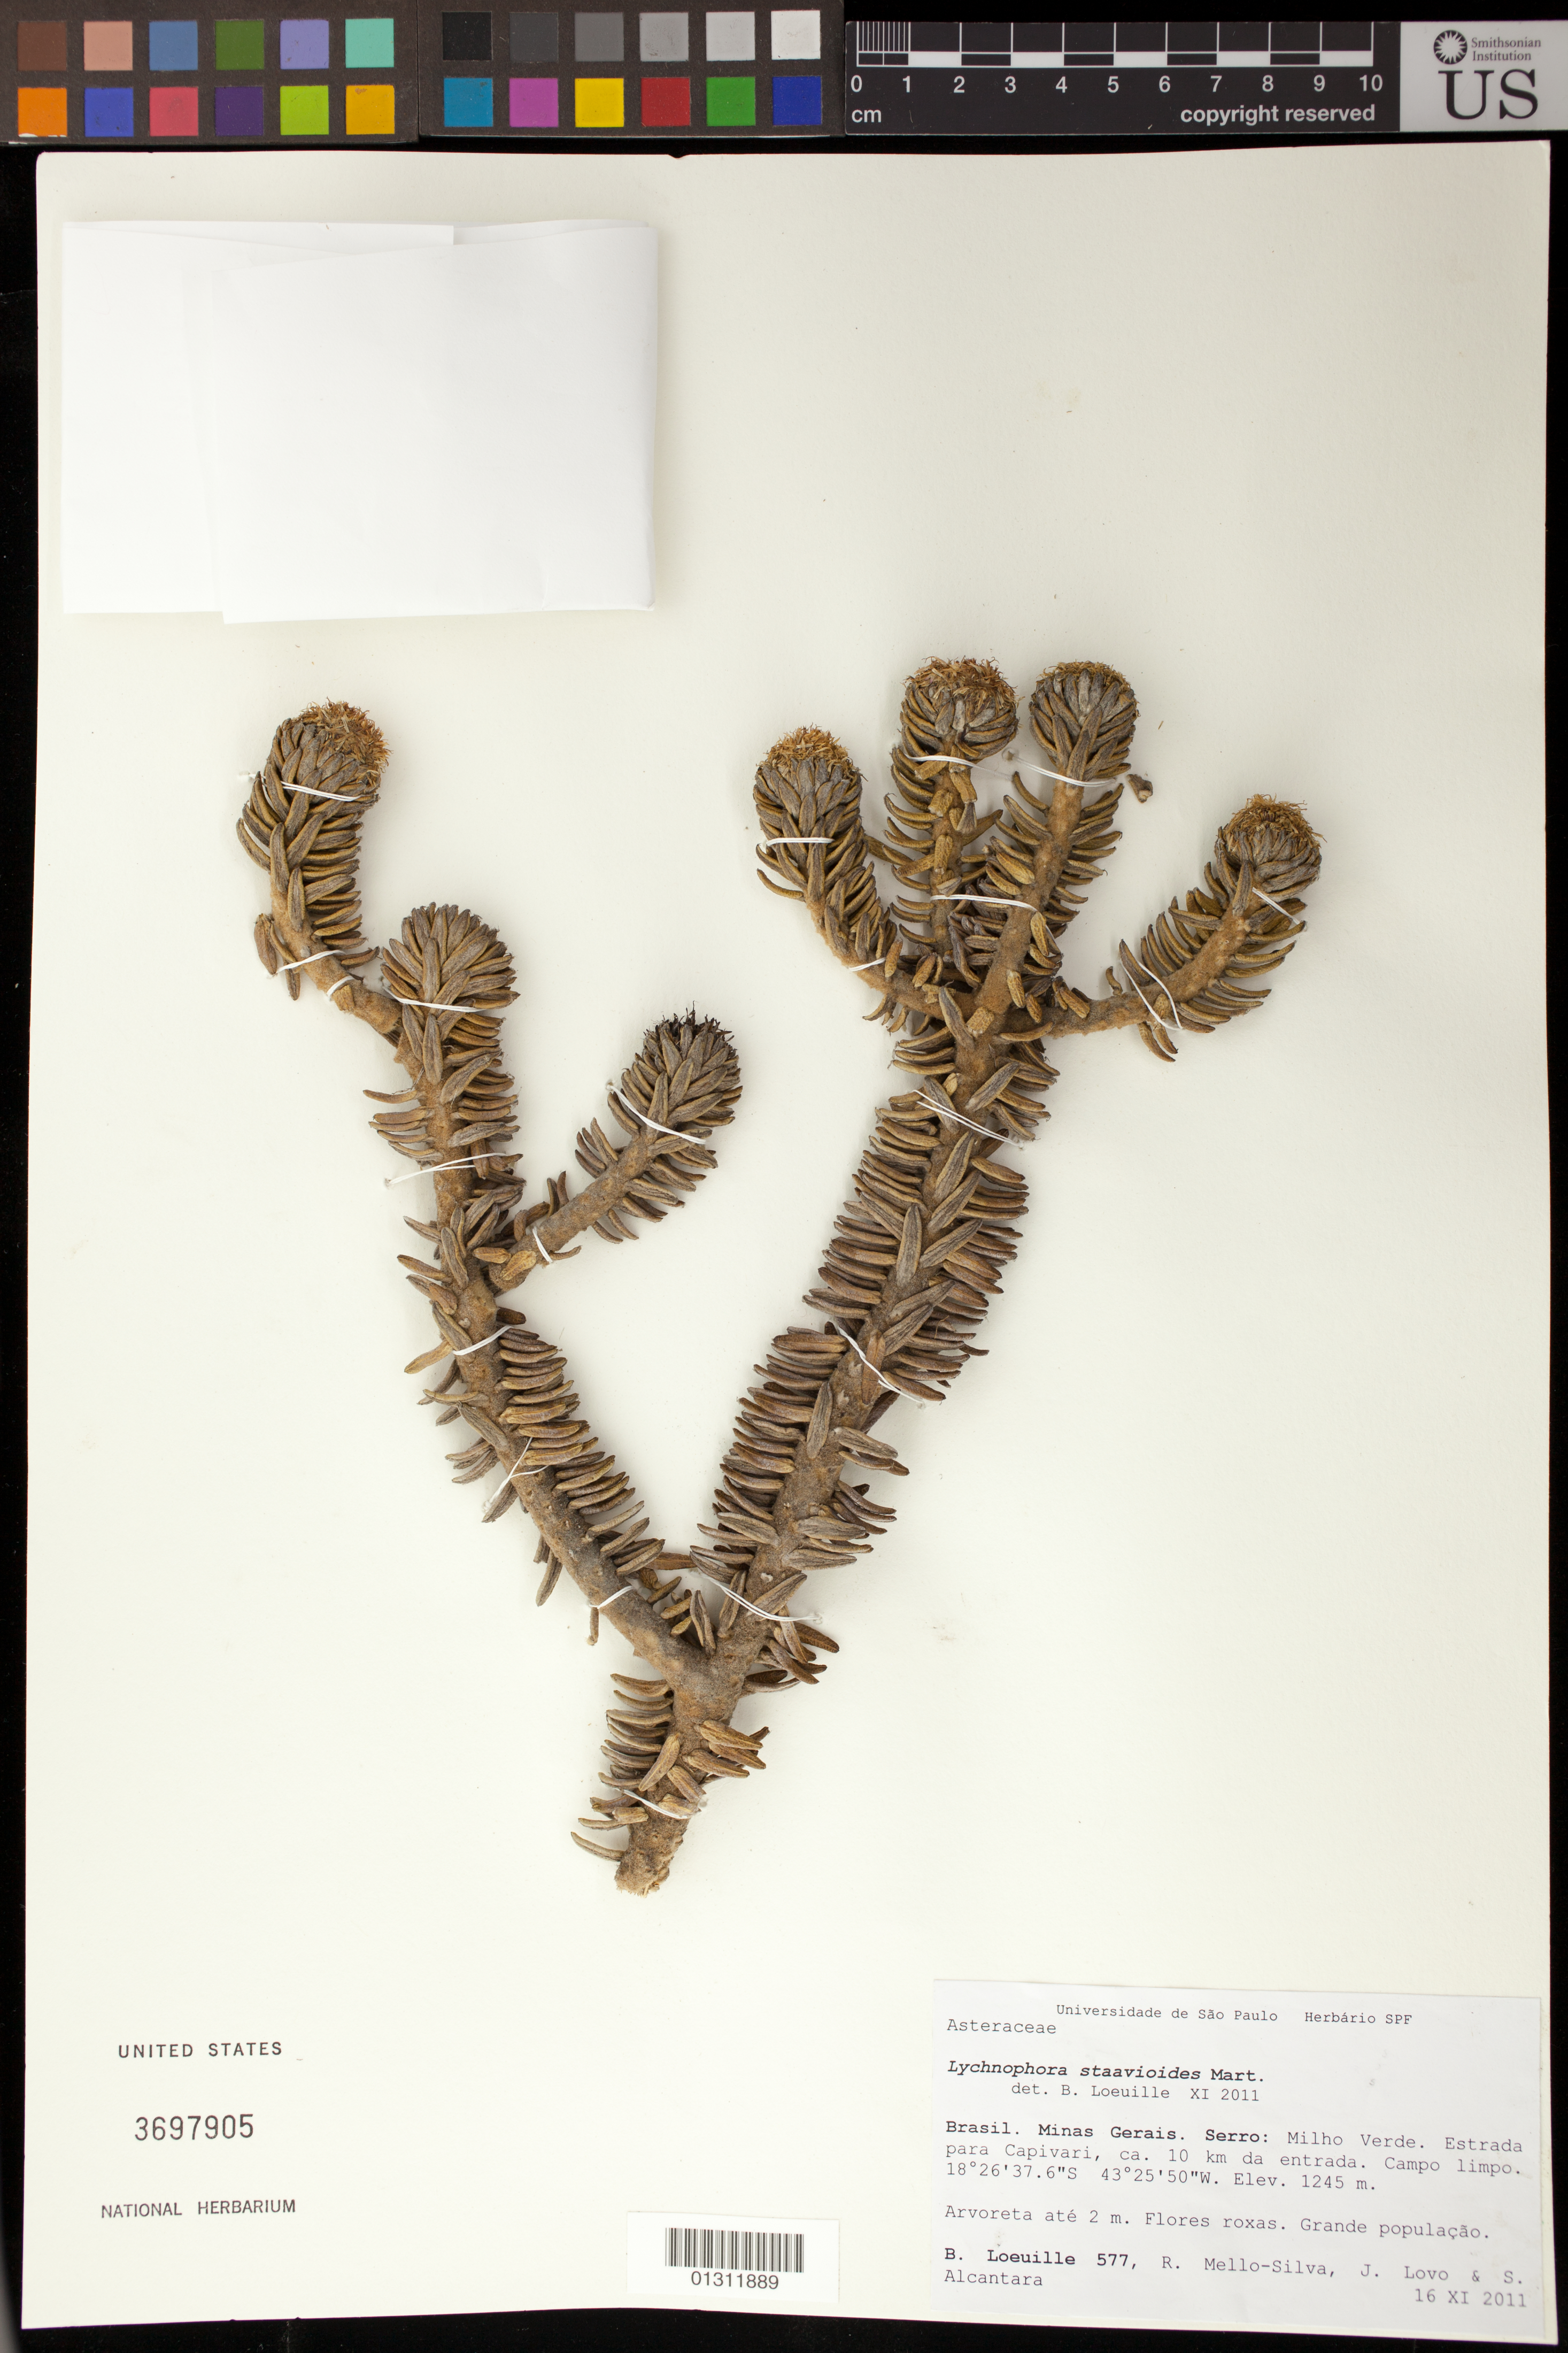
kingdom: Plantae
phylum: Tracheophyta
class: Magnoliopsida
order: Asterales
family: Asteraceae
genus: Lychnophora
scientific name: Lychnophora staavioides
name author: Mart.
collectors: B. Loeuille, R. Mello-Silva, J. Lovo & S. Alcantara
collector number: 577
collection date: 2011-11-16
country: Brazil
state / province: Minas Gerais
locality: Serro: Milho Verde. Estrada para Capivari, 10 km da entrada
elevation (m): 1245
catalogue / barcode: US 3697905